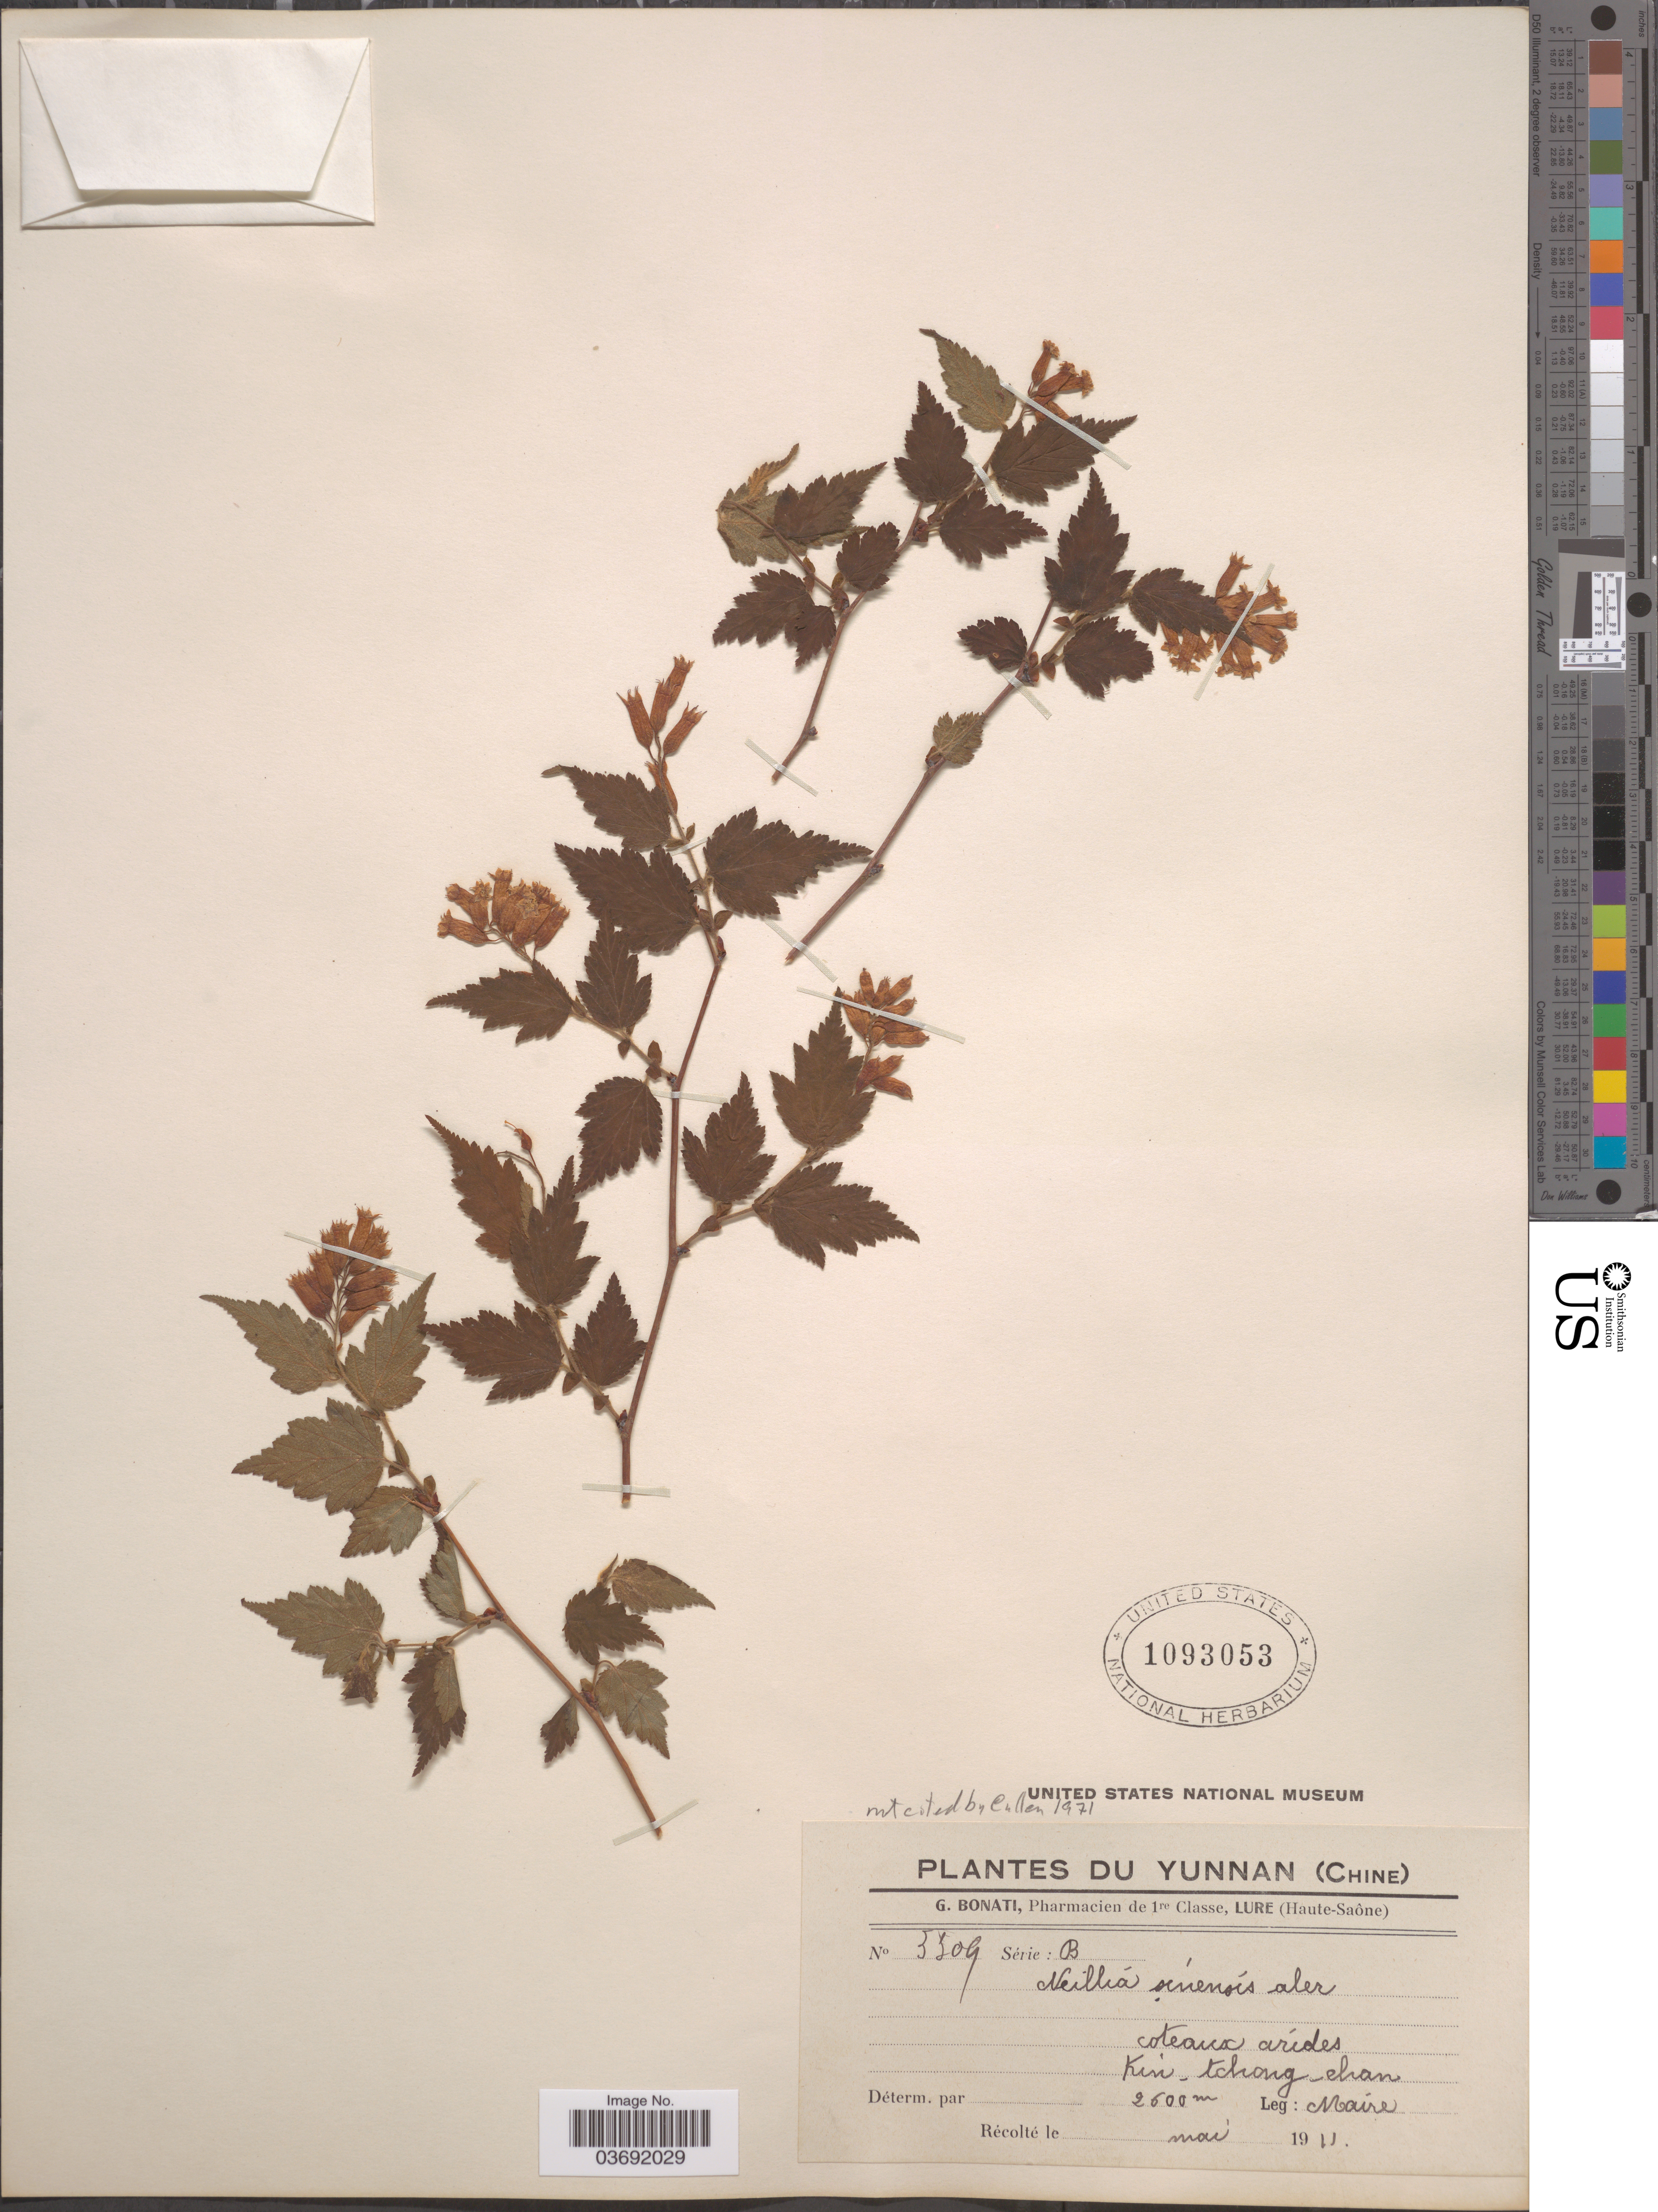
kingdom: Plantae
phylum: Tracheophyta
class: Magnoliopsida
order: Rosales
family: Rosaceae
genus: Neillia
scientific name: Neillia sinensis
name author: Oliv.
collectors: Maire, --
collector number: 5509*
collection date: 1911-05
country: China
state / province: Yunnan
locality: Kin-tchong-ehan.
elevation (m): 2600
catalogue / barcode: US 1093053